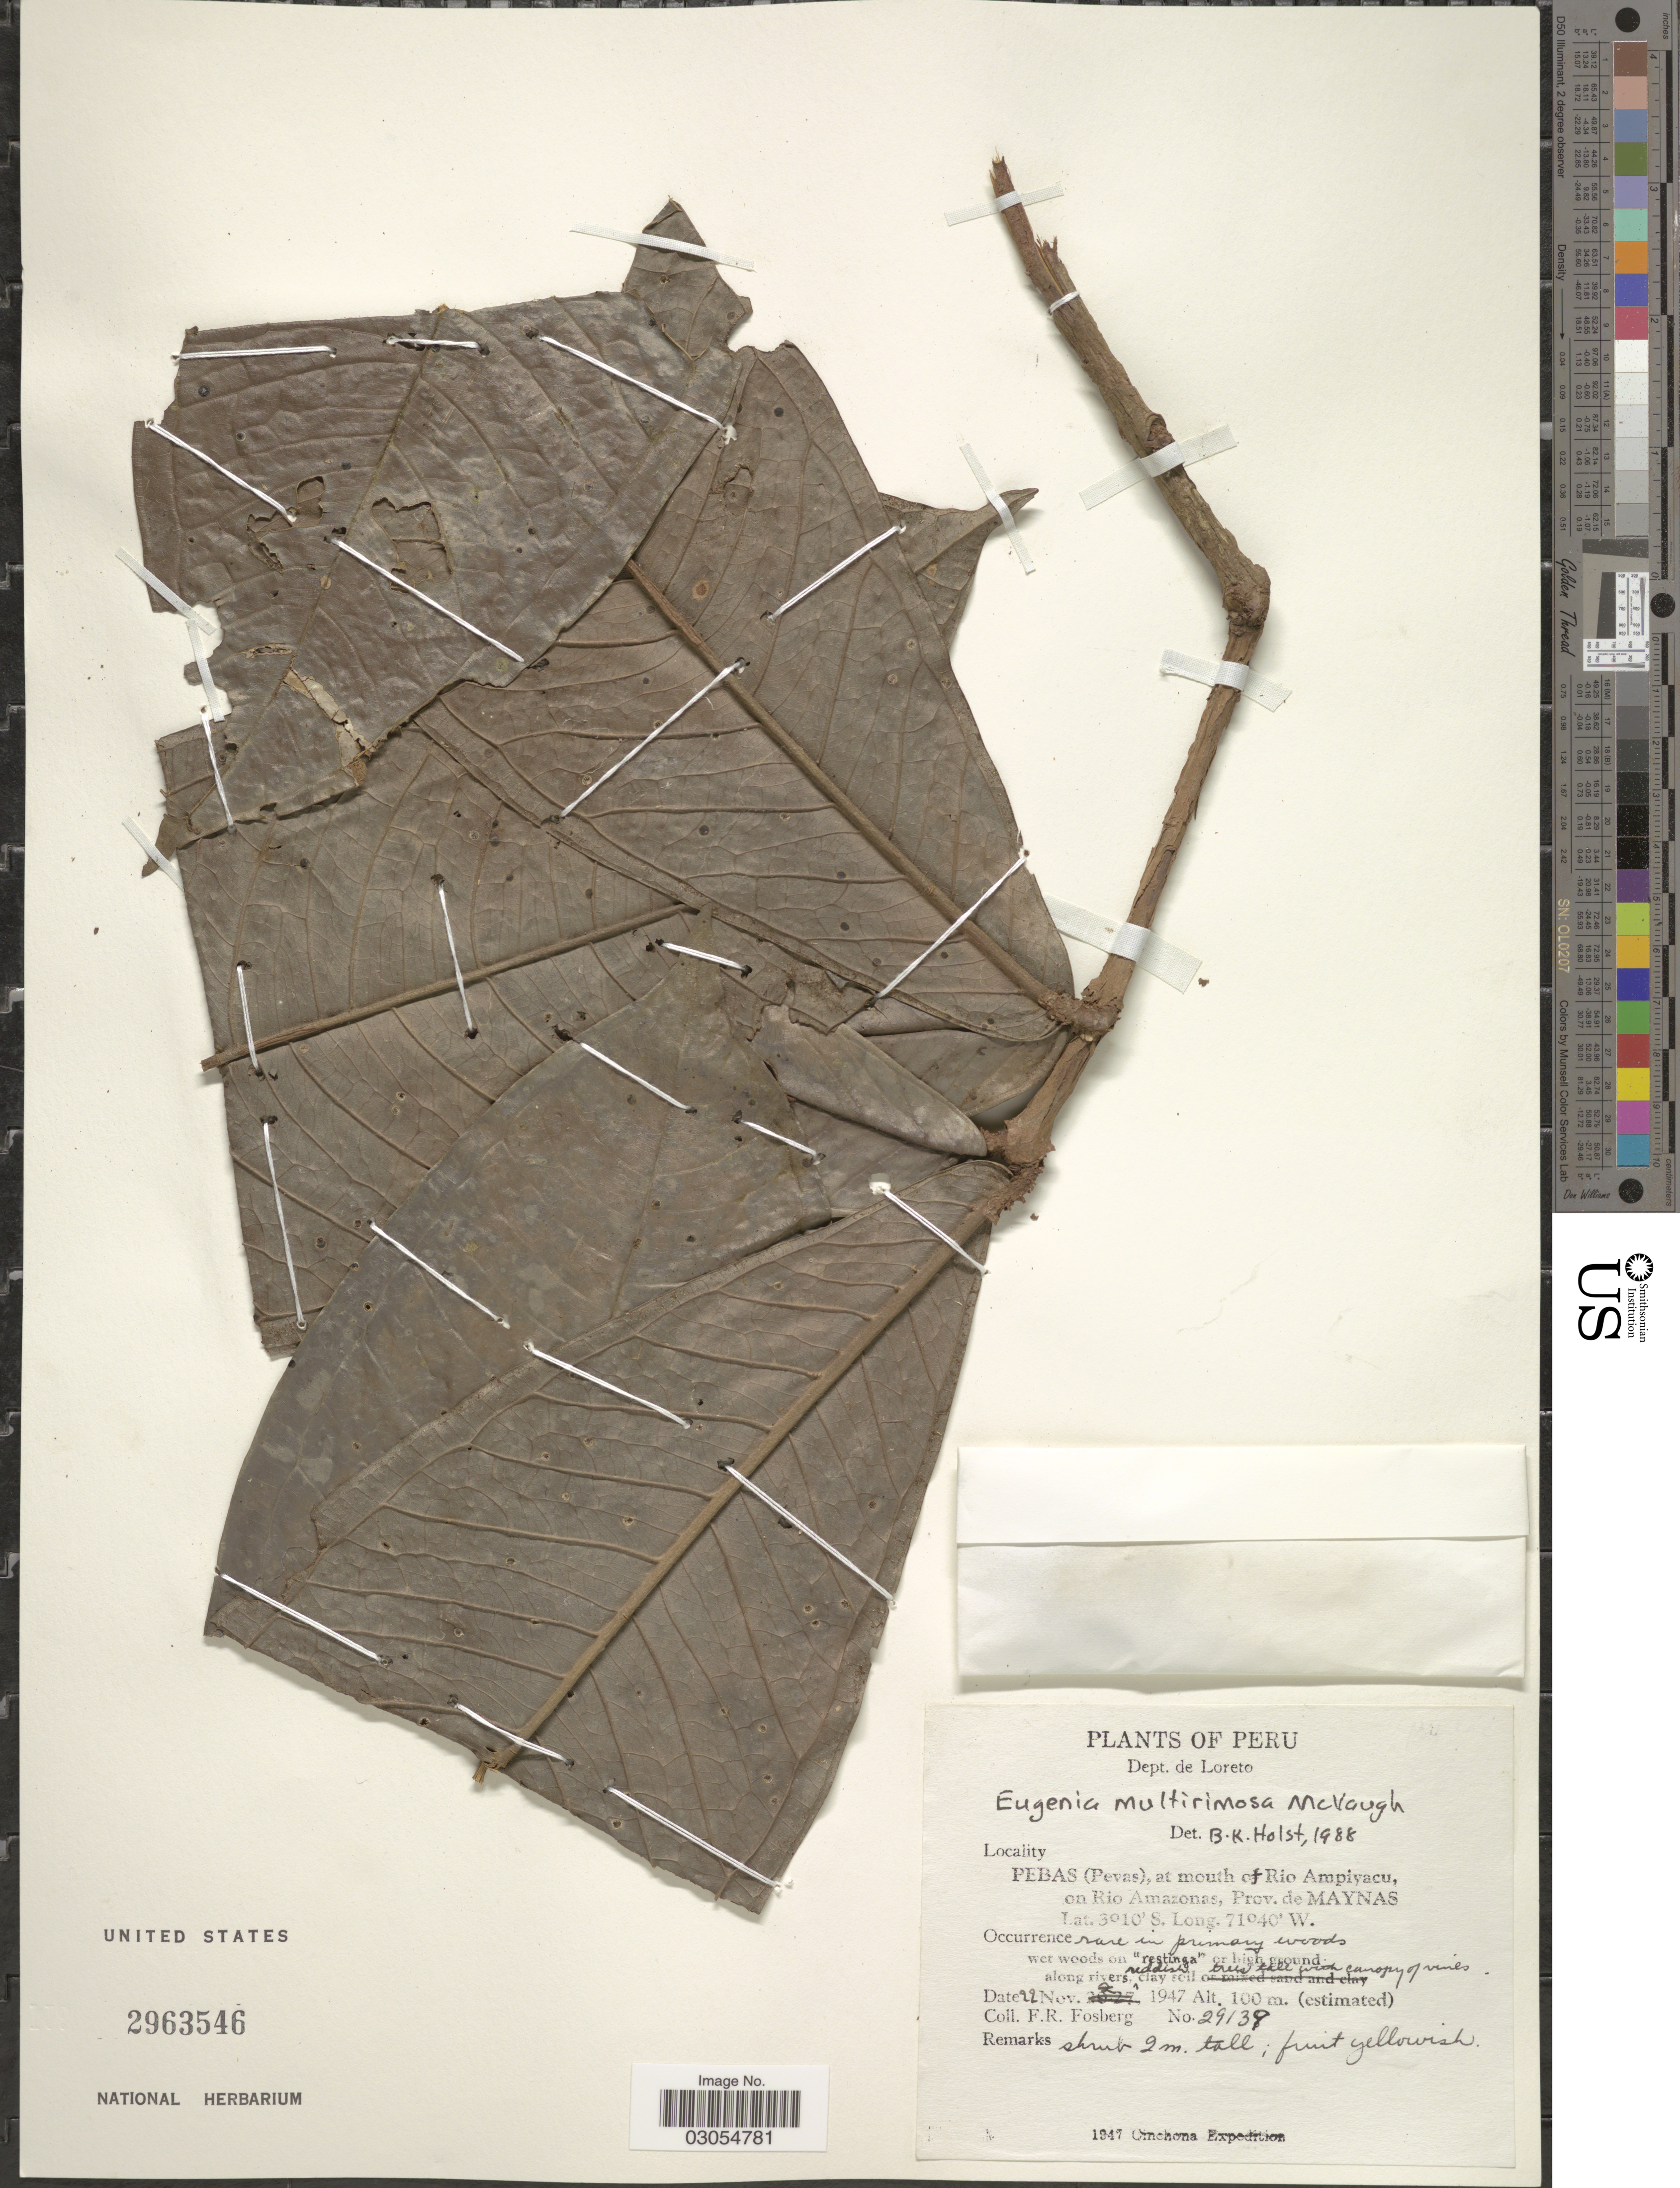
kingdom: Plantae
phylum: Tracheophyta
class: Magnoliopsida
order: Myrtales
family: Myrtaceae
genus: Eugenia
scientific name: Eugenia multirimosa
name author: McVaugh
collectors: F. R. Fosberg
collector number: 29139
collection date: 1947-11-22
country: Peru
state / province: Loreto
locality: Dept. de Loreto. Pebas (Pevas), at mouth of Rio Ampiyacu, on Rio Amazonas, Prov. de Maynas.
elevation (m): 100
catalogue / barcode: US 2963546